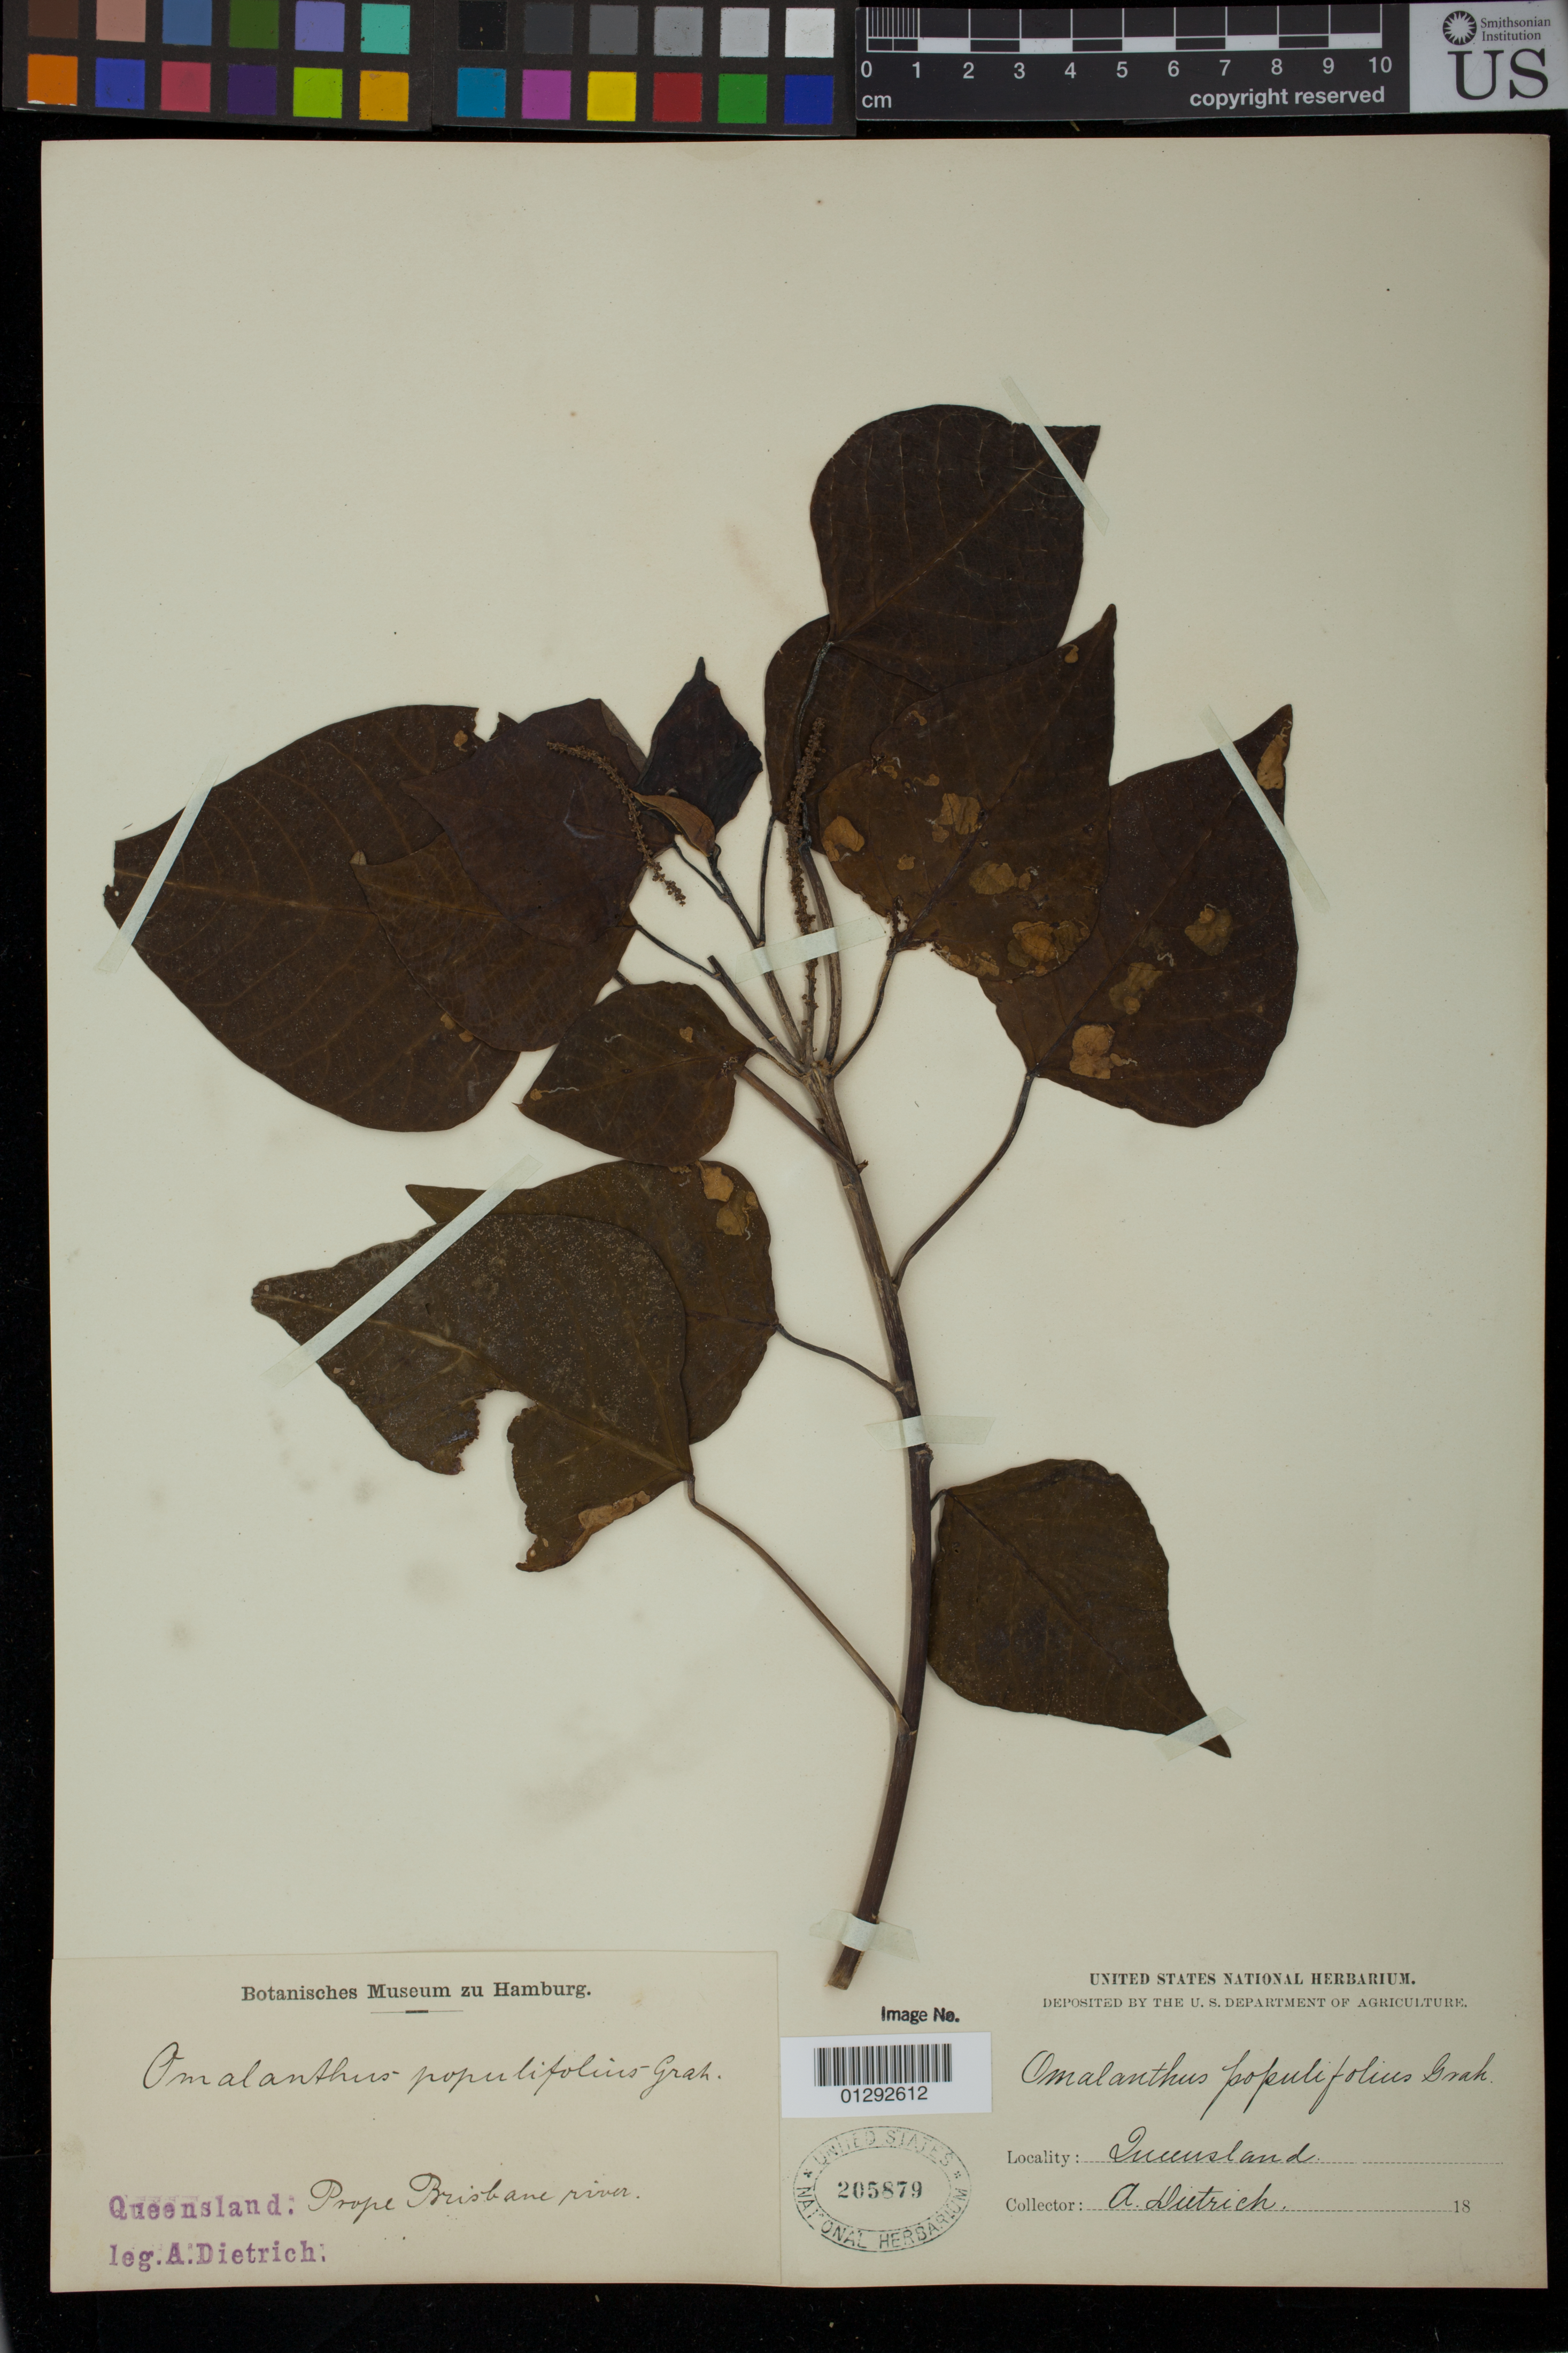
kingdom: Plantae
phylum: Tracheophyta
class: Magnoliopsida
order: Malpighiales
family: Euphorbiaceae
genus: Homalanthus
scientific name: Homalanthus populifolius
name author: Graham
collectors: A. Dietrich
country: Australia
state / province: Queensland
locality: Prope Brisbane River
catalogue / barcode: US 205879